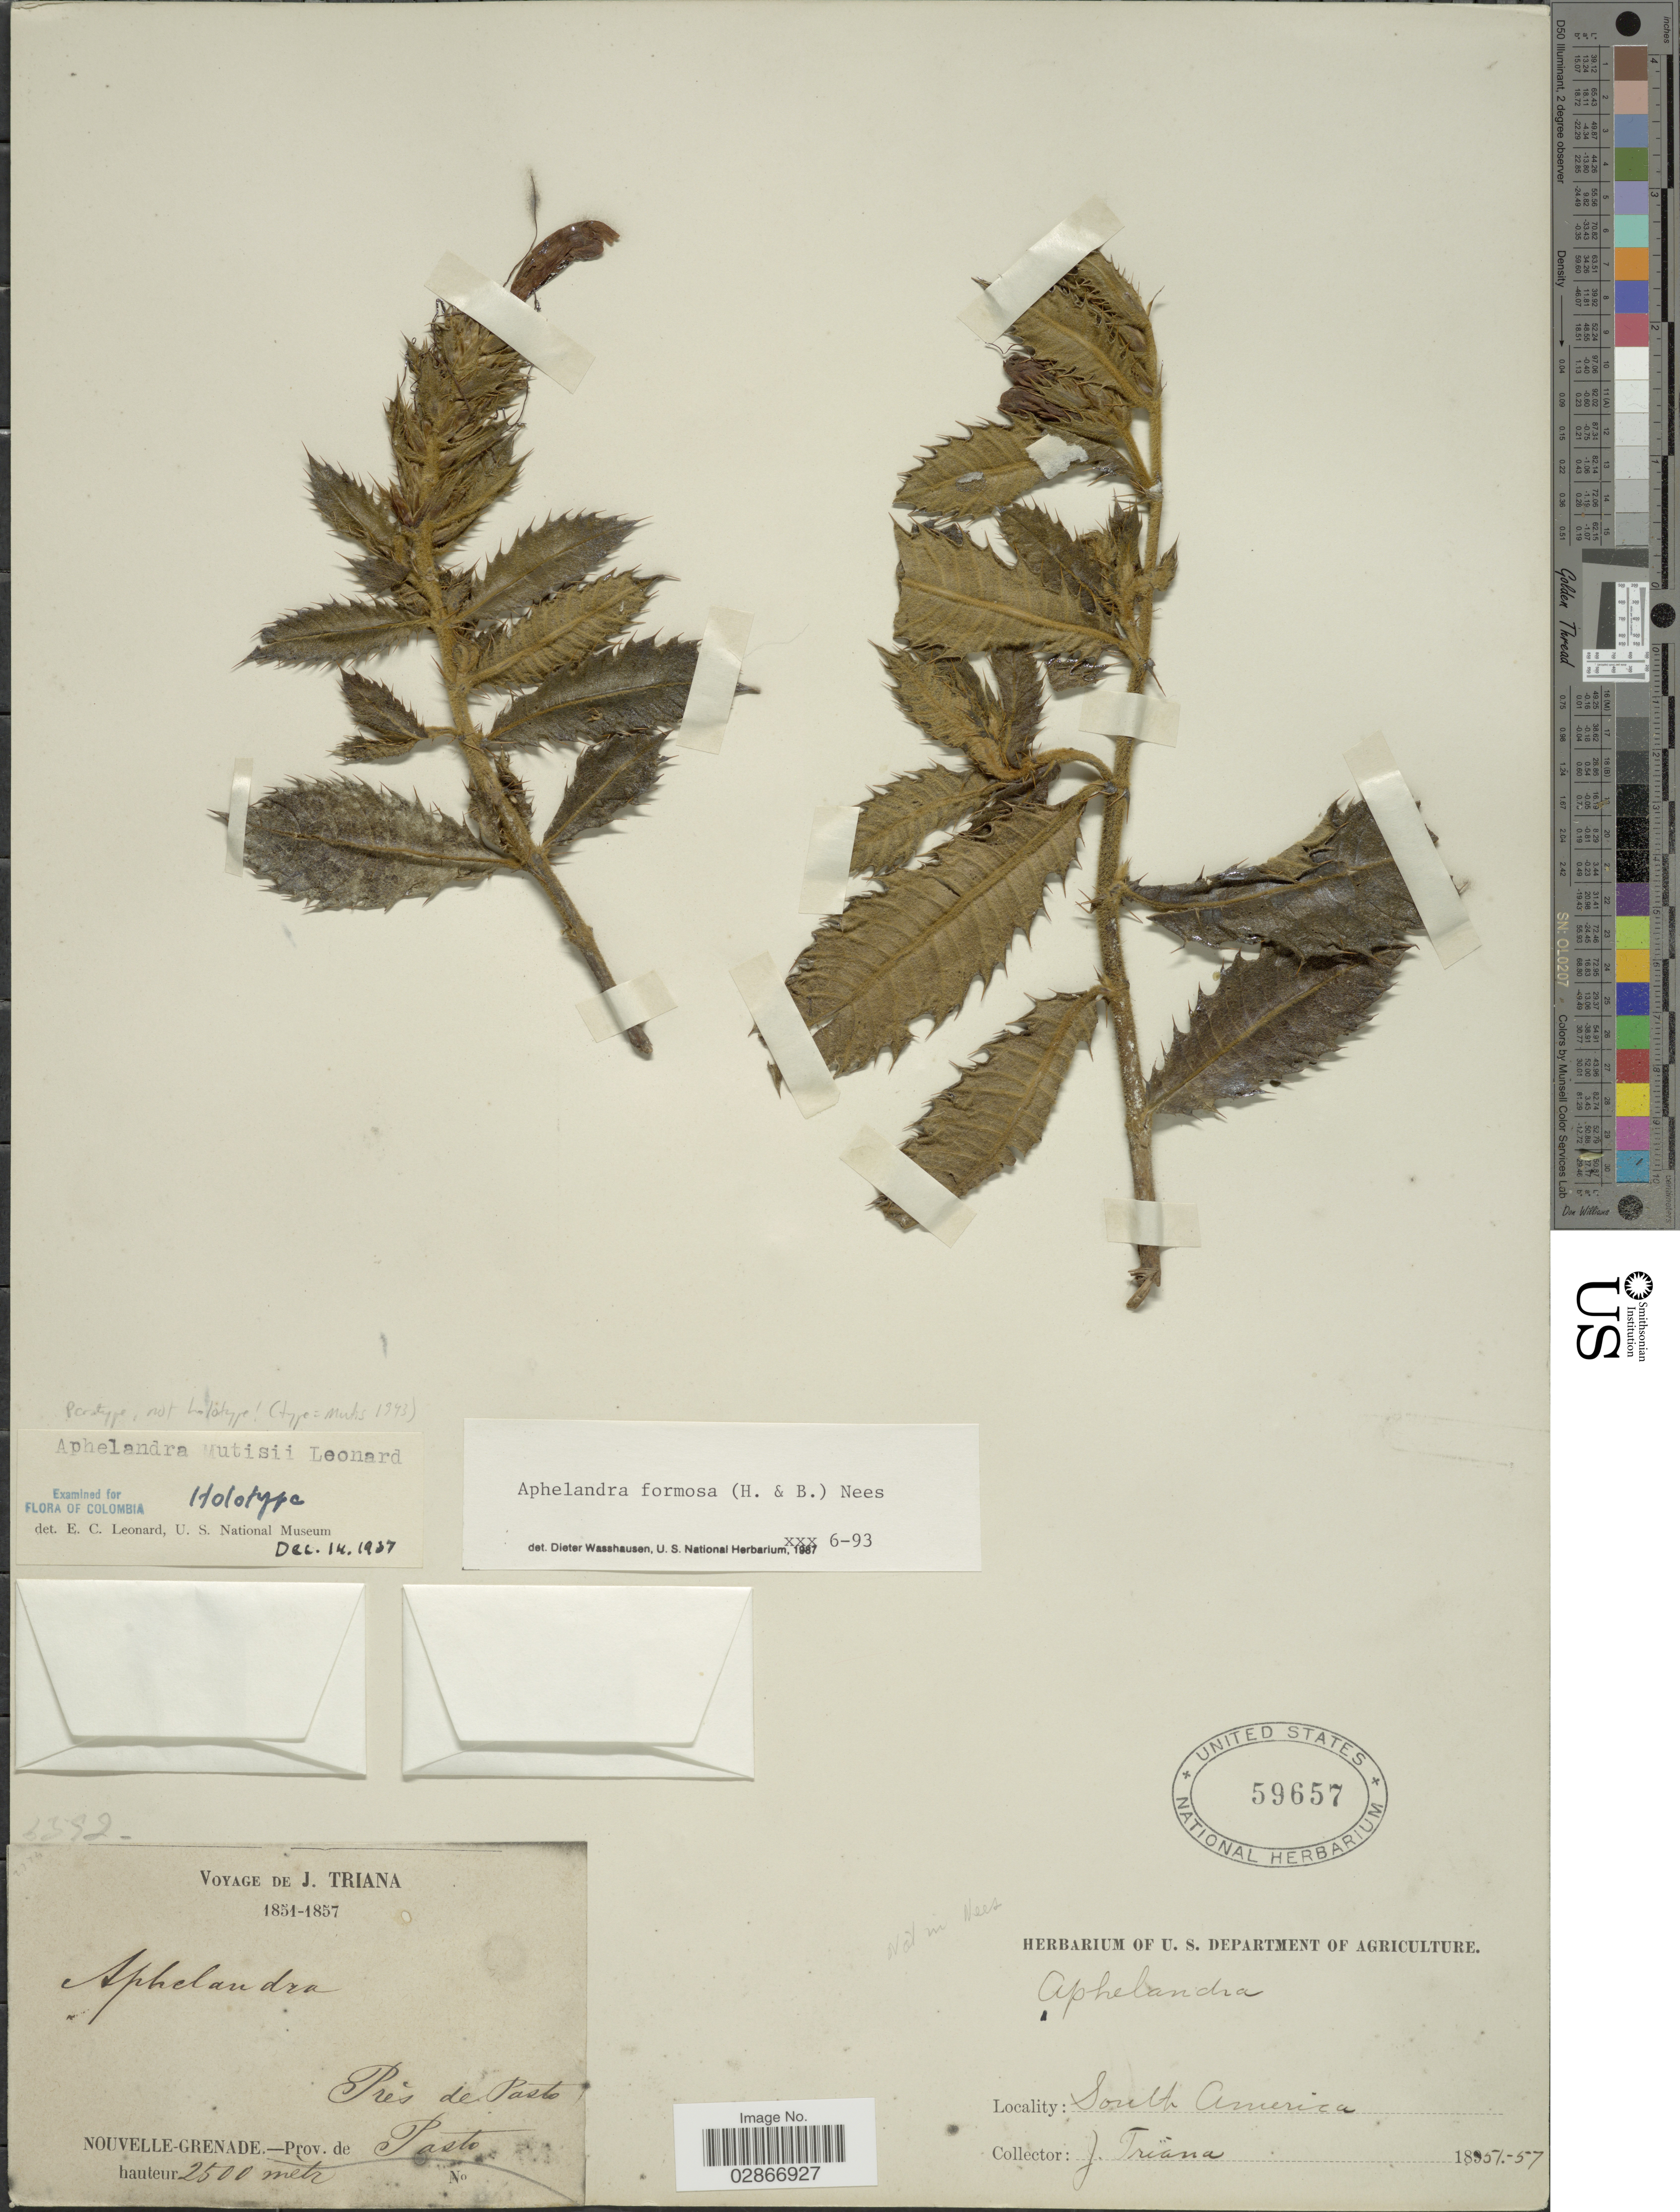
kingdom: Plantae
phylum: Tracheophyta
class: Magnoliopsida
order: Lamiales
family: Acanthaceae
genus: Aphelandra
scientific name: Aphelandra formosa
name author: (Humb. & Bonpl.) Nees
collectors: J. Triana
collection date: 1851/1857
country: Colombia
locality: Prés de Pasto, Nouvelle-Grenade - Prov. de Pasto.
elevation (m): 2500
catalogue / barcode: US 59657